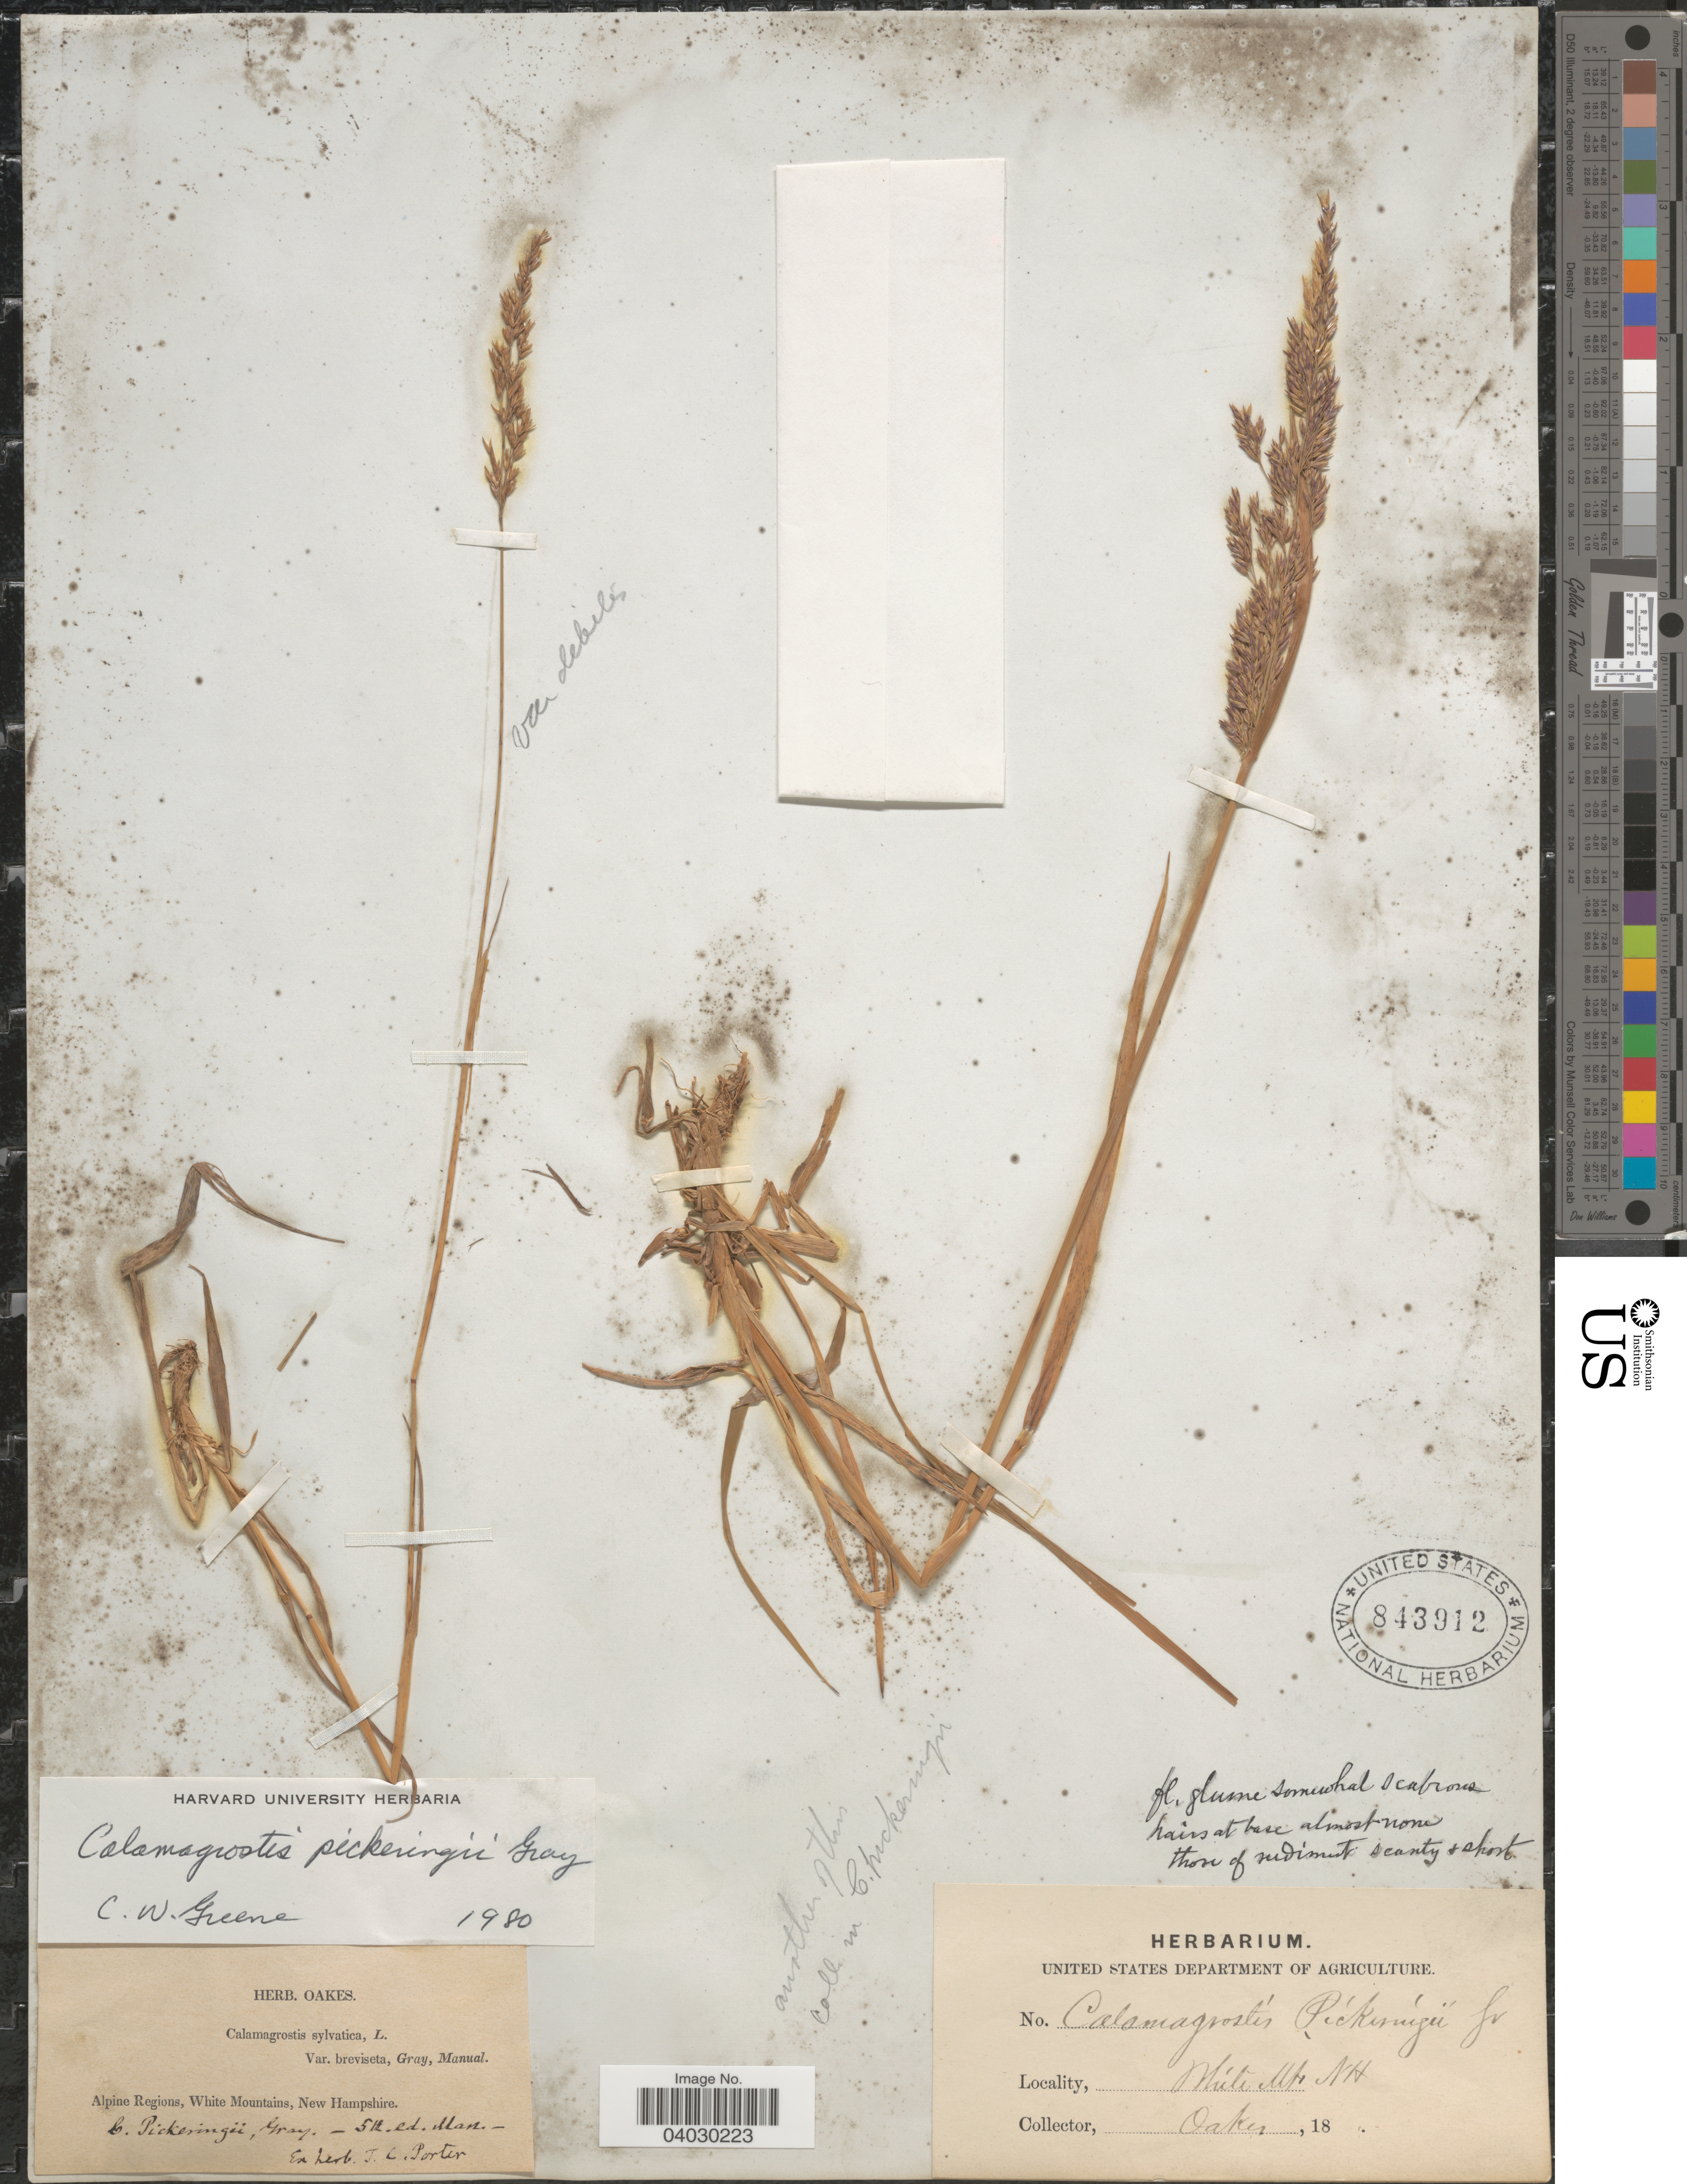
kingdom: Plantae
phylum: Tracheophyta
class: Liliopsida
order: Poales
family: Poaceae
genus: Calamagrostis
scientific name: Calamagrostis pickeringii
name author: A. Gray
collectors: -. Oakes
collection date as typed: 18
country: United States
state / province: New Hampshire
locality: Alpine Regions, White Mountains.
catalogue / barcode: US 843912